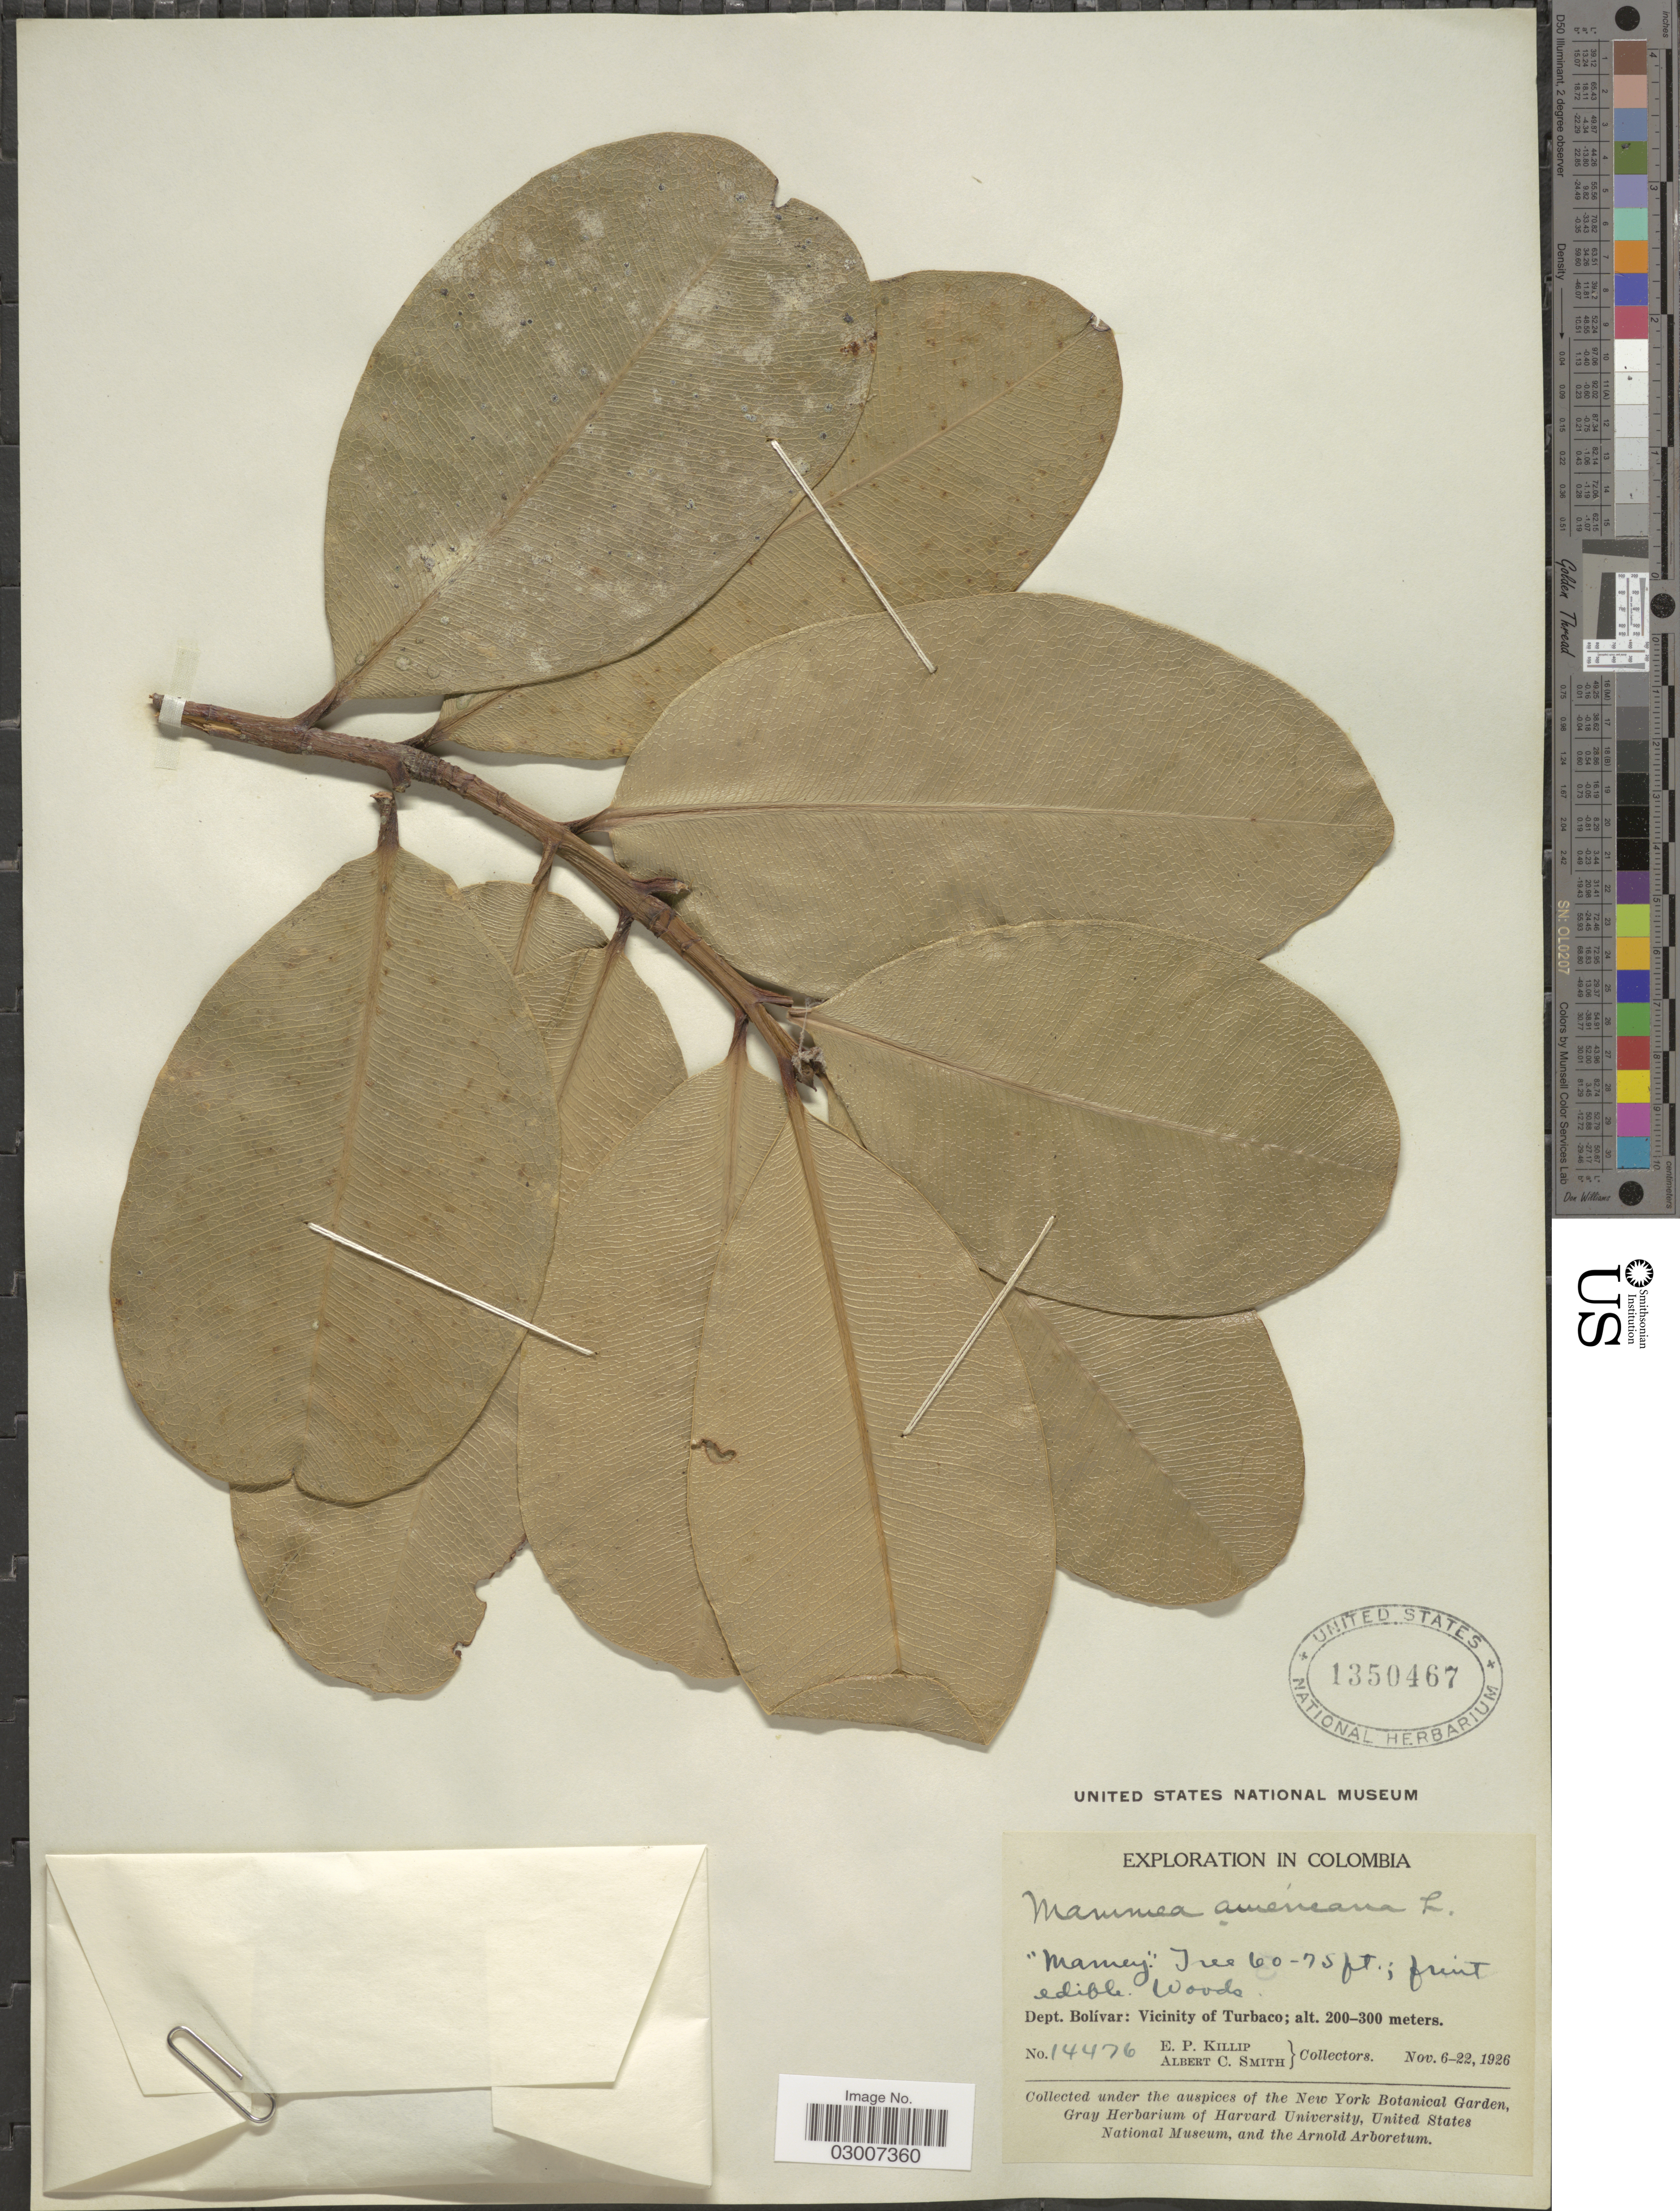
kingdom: Plantae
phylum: Tracheophyta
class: Magnoliopsida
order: Malpighiales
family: Calophyllaceae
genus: Mammea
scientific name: Mammea americana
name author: L.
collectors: E. P. Killip & A. C. Smith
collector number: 14476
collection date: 1926-11-06/1926-11-22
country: Colombia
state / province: Bolívar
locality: Dept. Bolívar: Vicinity of Turbaco.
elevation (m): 200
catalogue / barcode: US 1350467